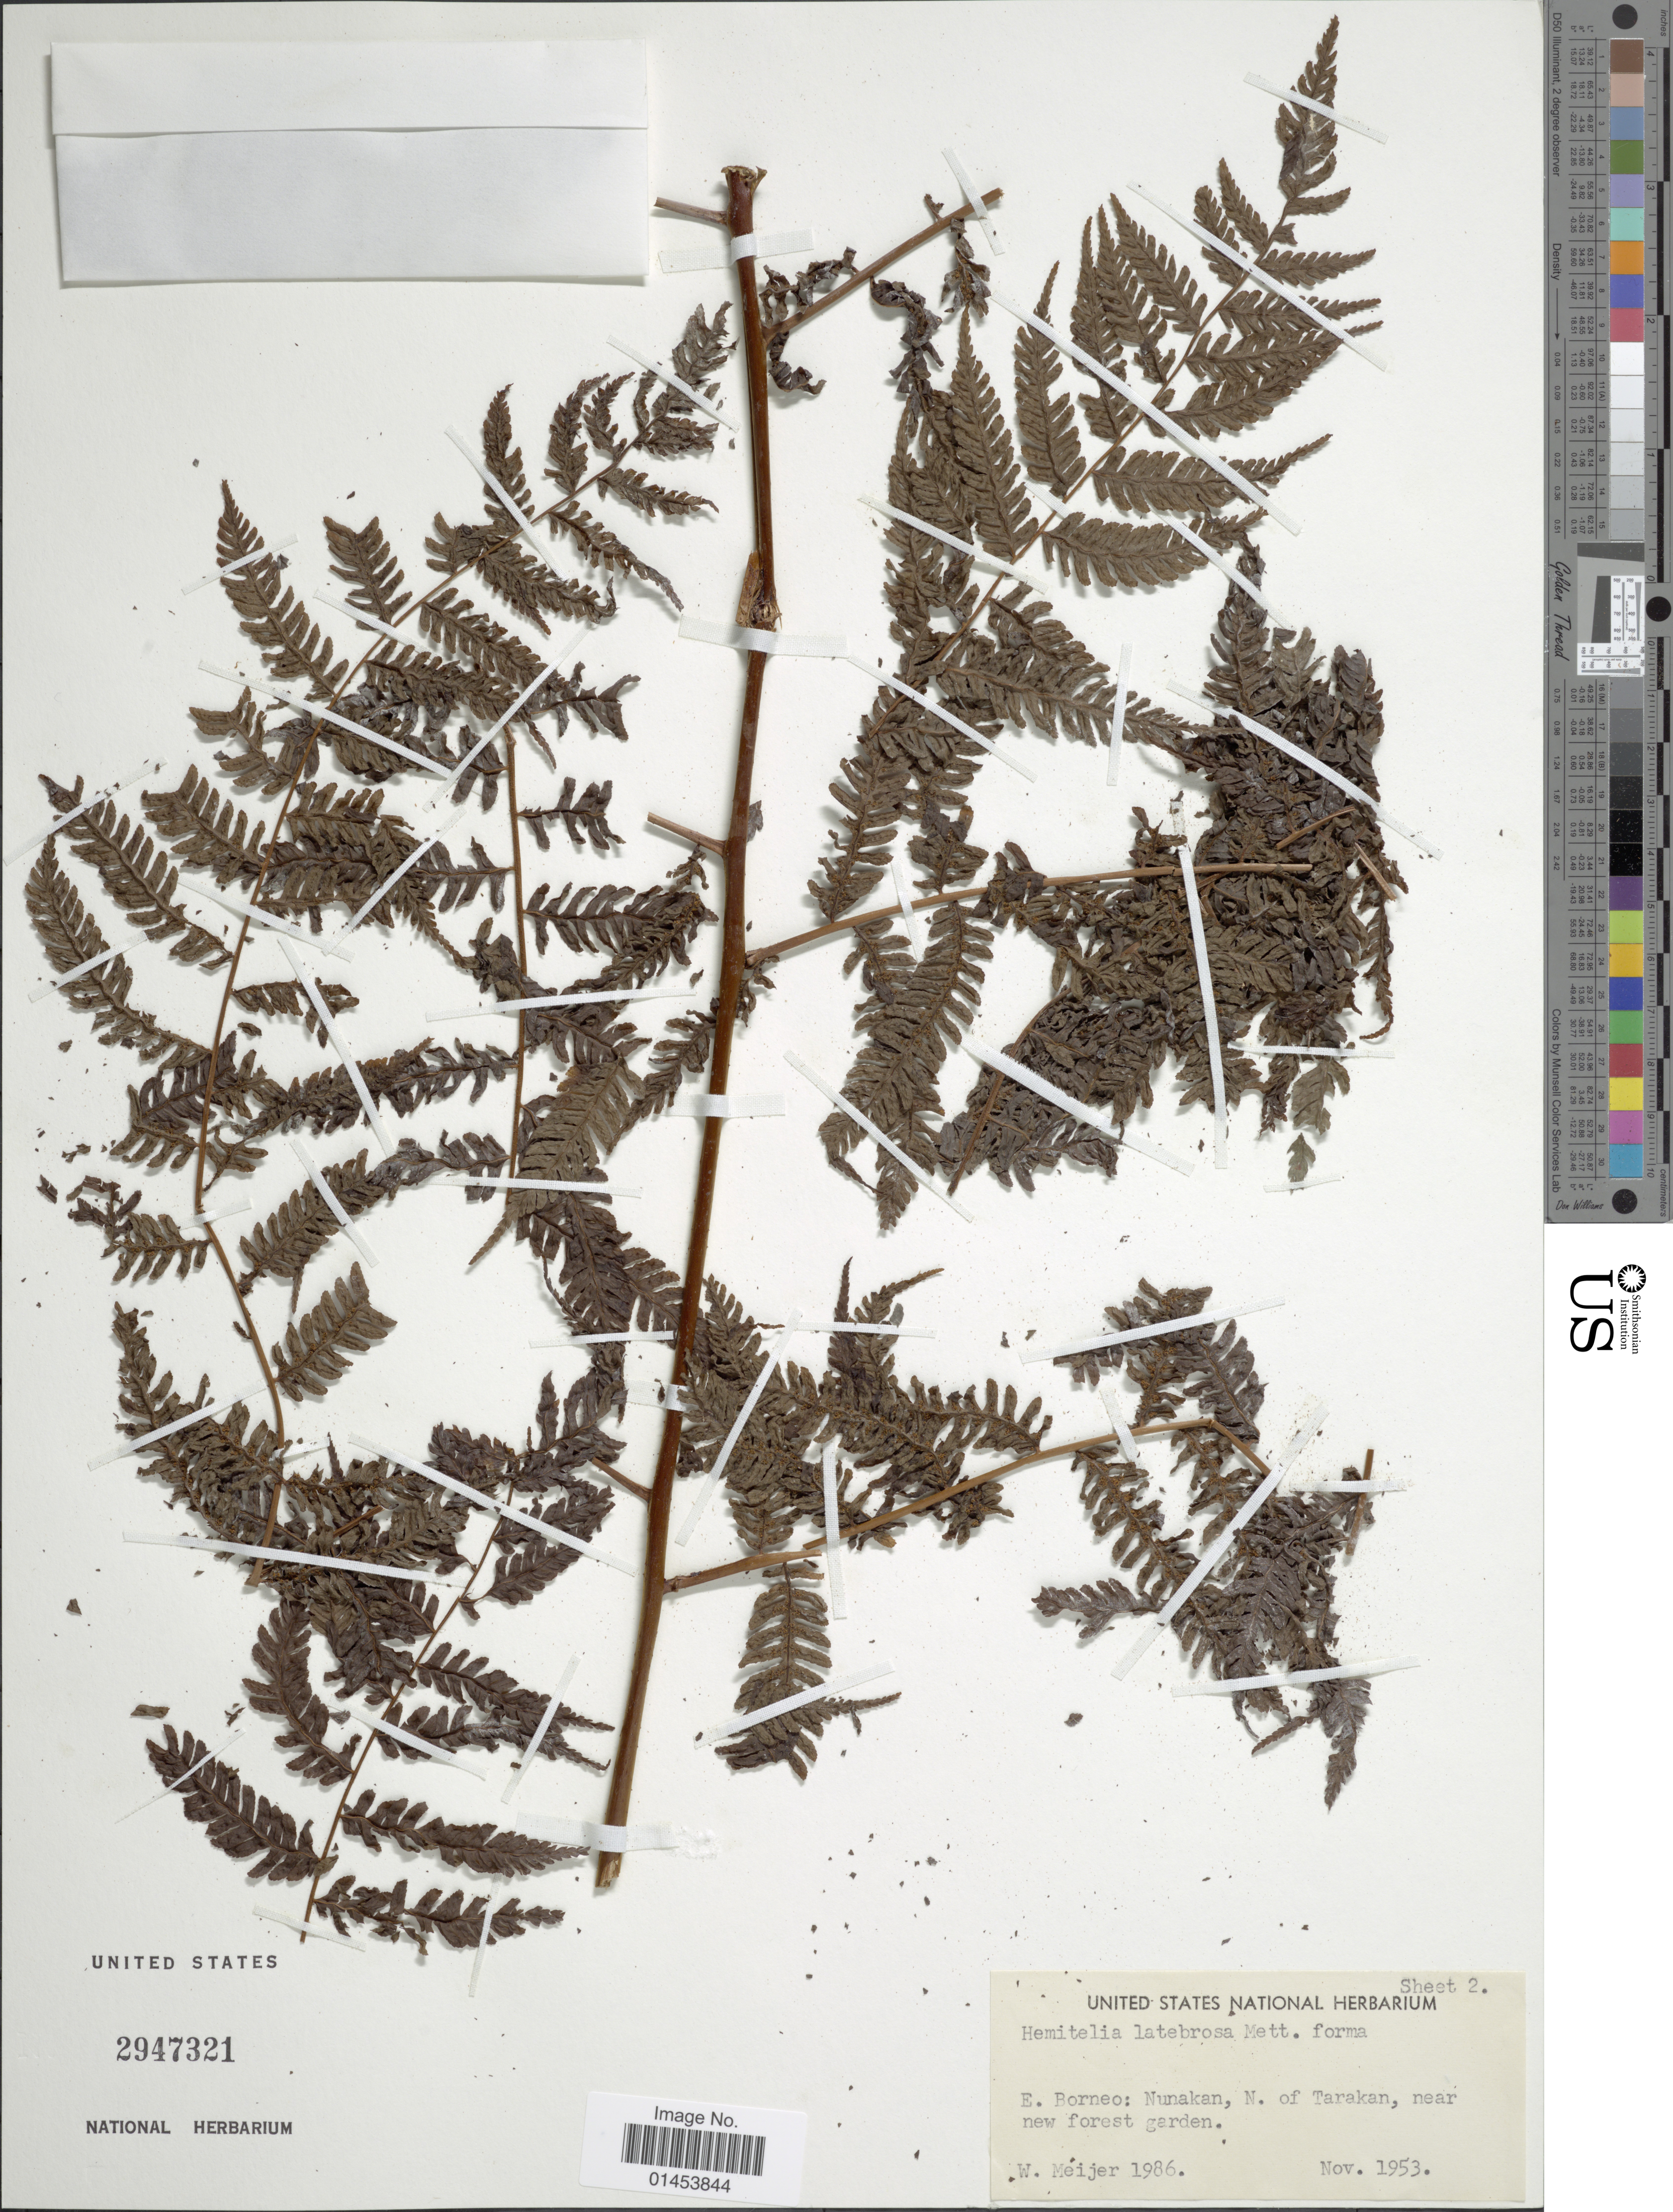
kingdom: Plantae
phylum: Tracheophyta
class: Polypodiopsida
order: Cyatheales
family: Cyatheaceae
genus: Cyathea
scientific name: Cyathea latebrosa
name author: (Wall. ex Hook.) Copel.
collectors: W. Meijer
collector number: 1986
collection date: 1953-11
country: Indonesia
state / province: Kalimantan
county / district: Kalimantan Timur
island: Borneo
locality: E. Borneo: Nunukan, N. of Tarakan, near new forest garden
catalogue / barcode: US 2947321